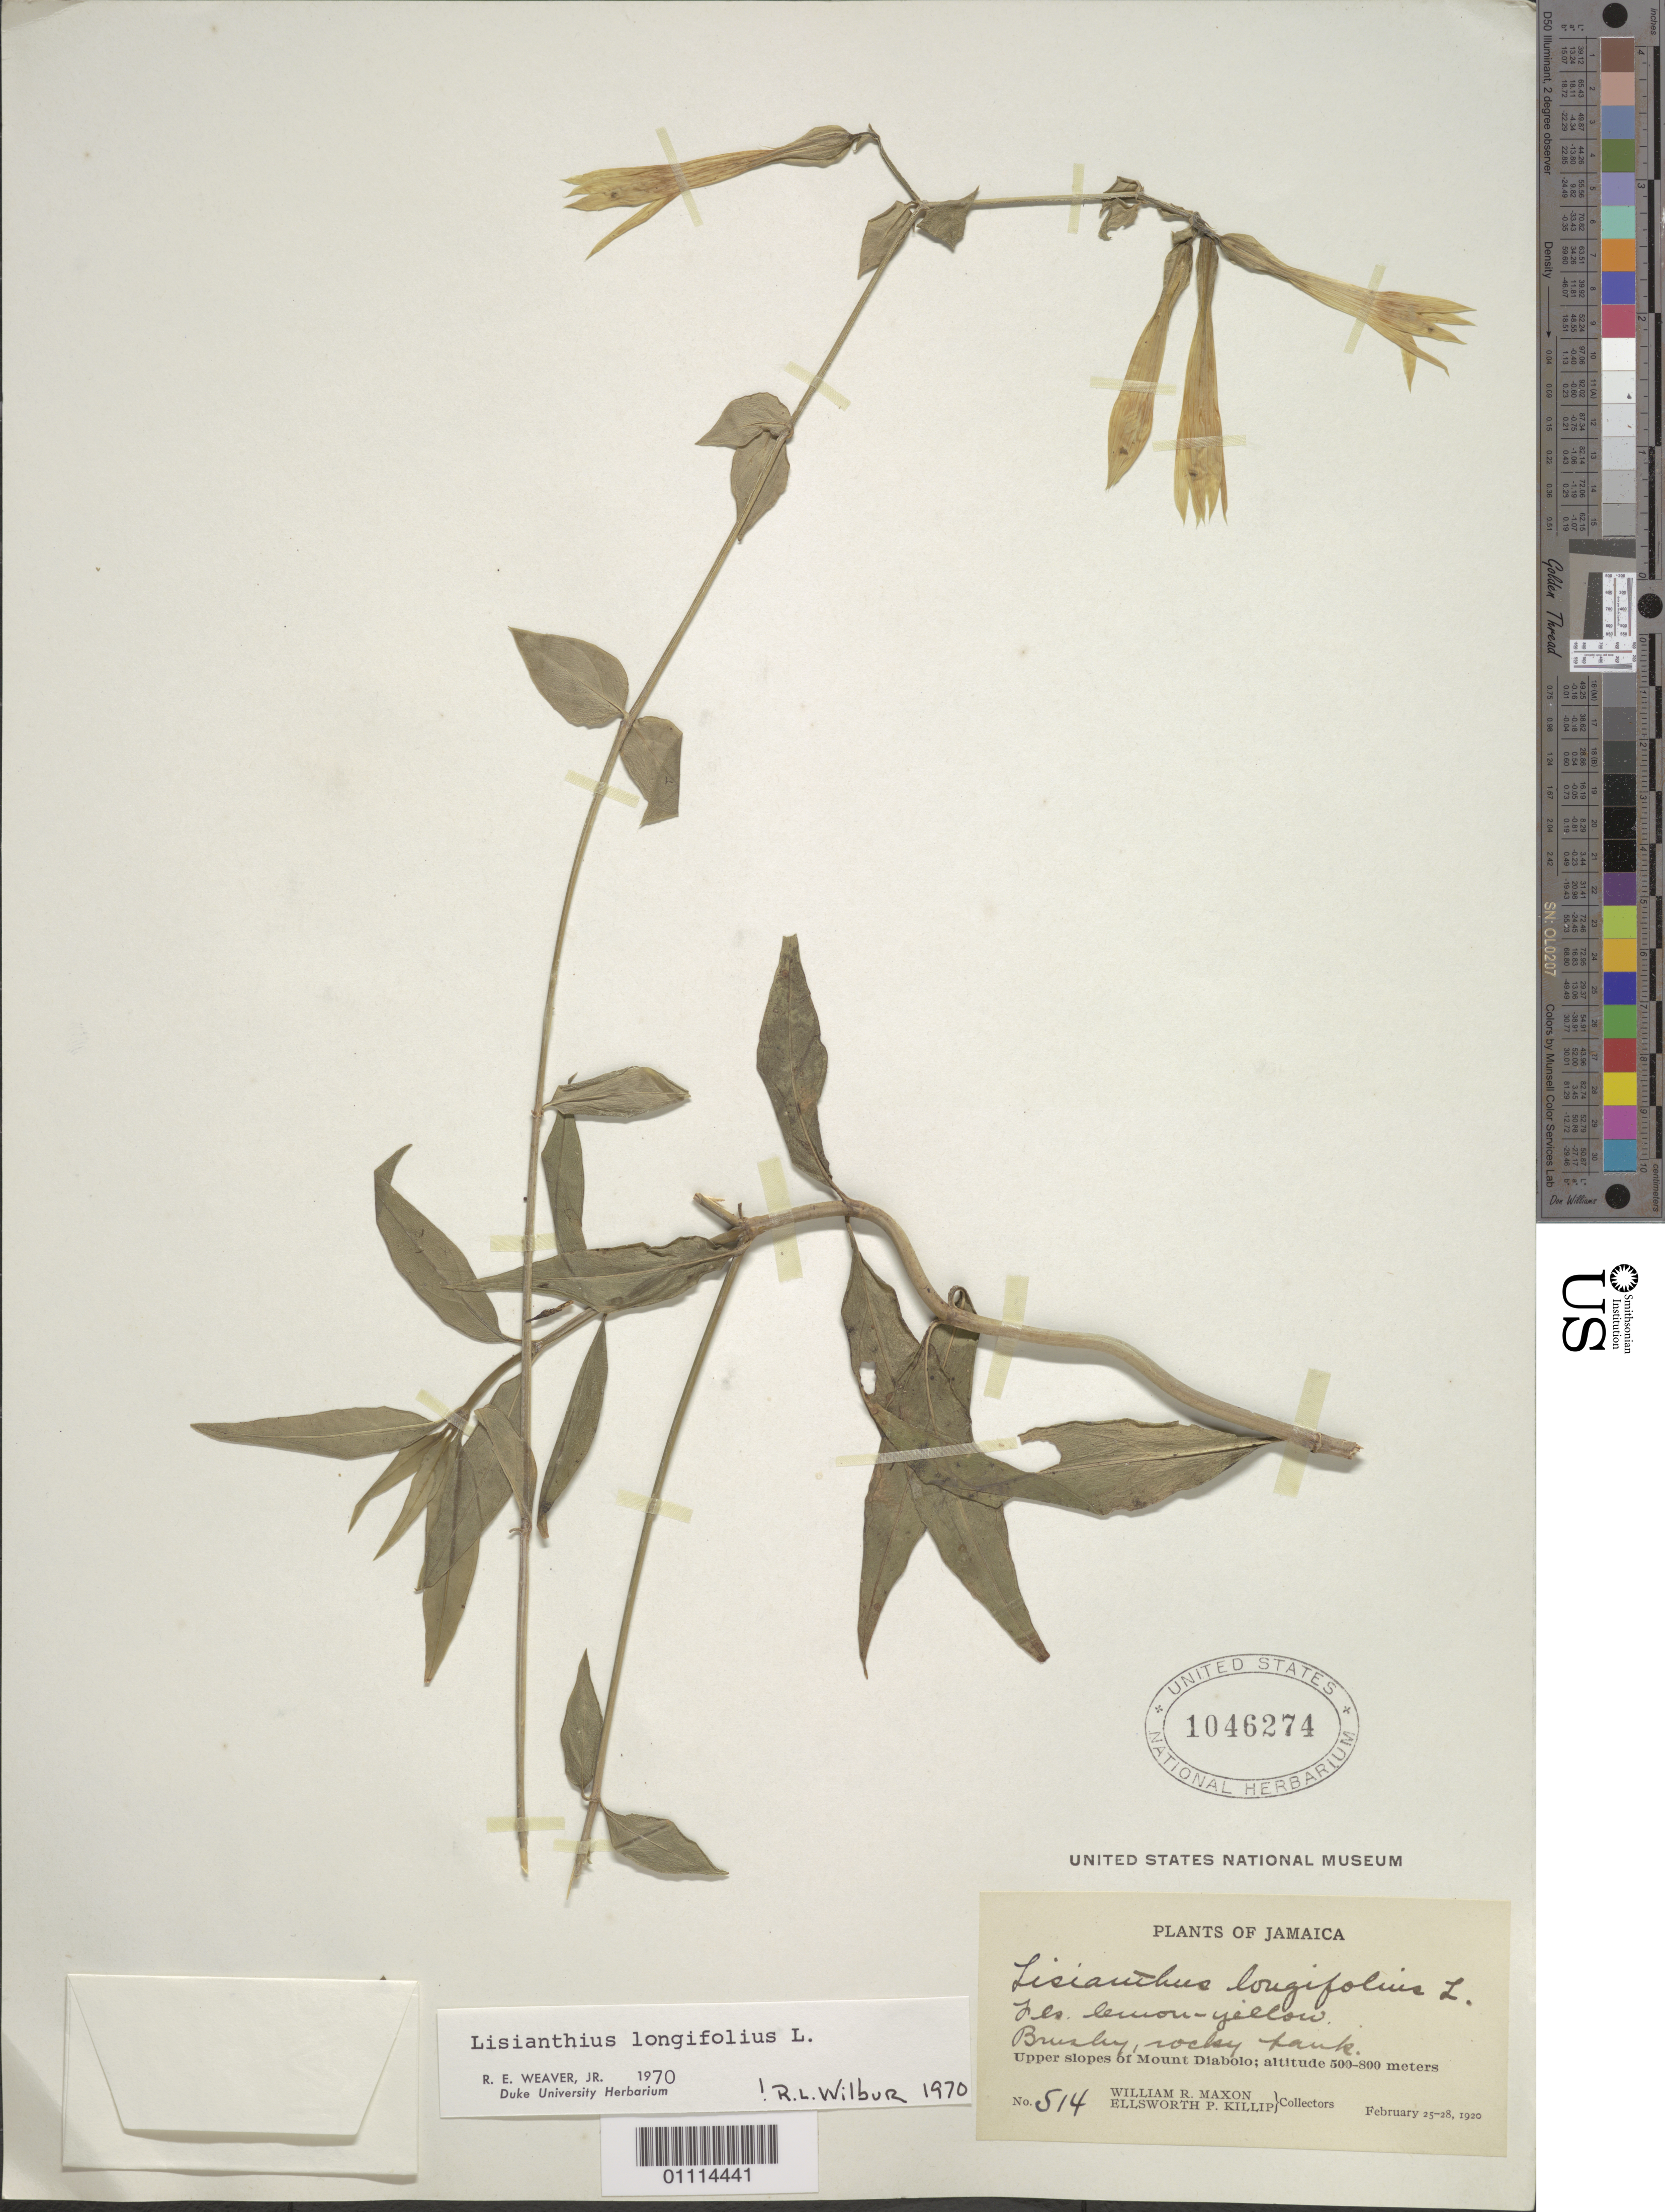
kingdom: Plantae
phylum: Tracheophyta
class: Magnoliopsida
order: Gentianales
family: Gentianaceae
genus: Lisianthius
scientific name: Lisianthius longifolius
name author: L.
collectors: W. R. Maxon & E. P. Killip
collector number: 514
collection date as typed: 25 Feb 1920 to 28 Feb 1920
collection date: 1920-02-25/1920-02-28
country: Jamaica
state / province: Saint Catherine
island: Jamaica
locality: Upper slopes of Mount Diablo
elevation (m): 500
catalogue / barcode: US 1046274